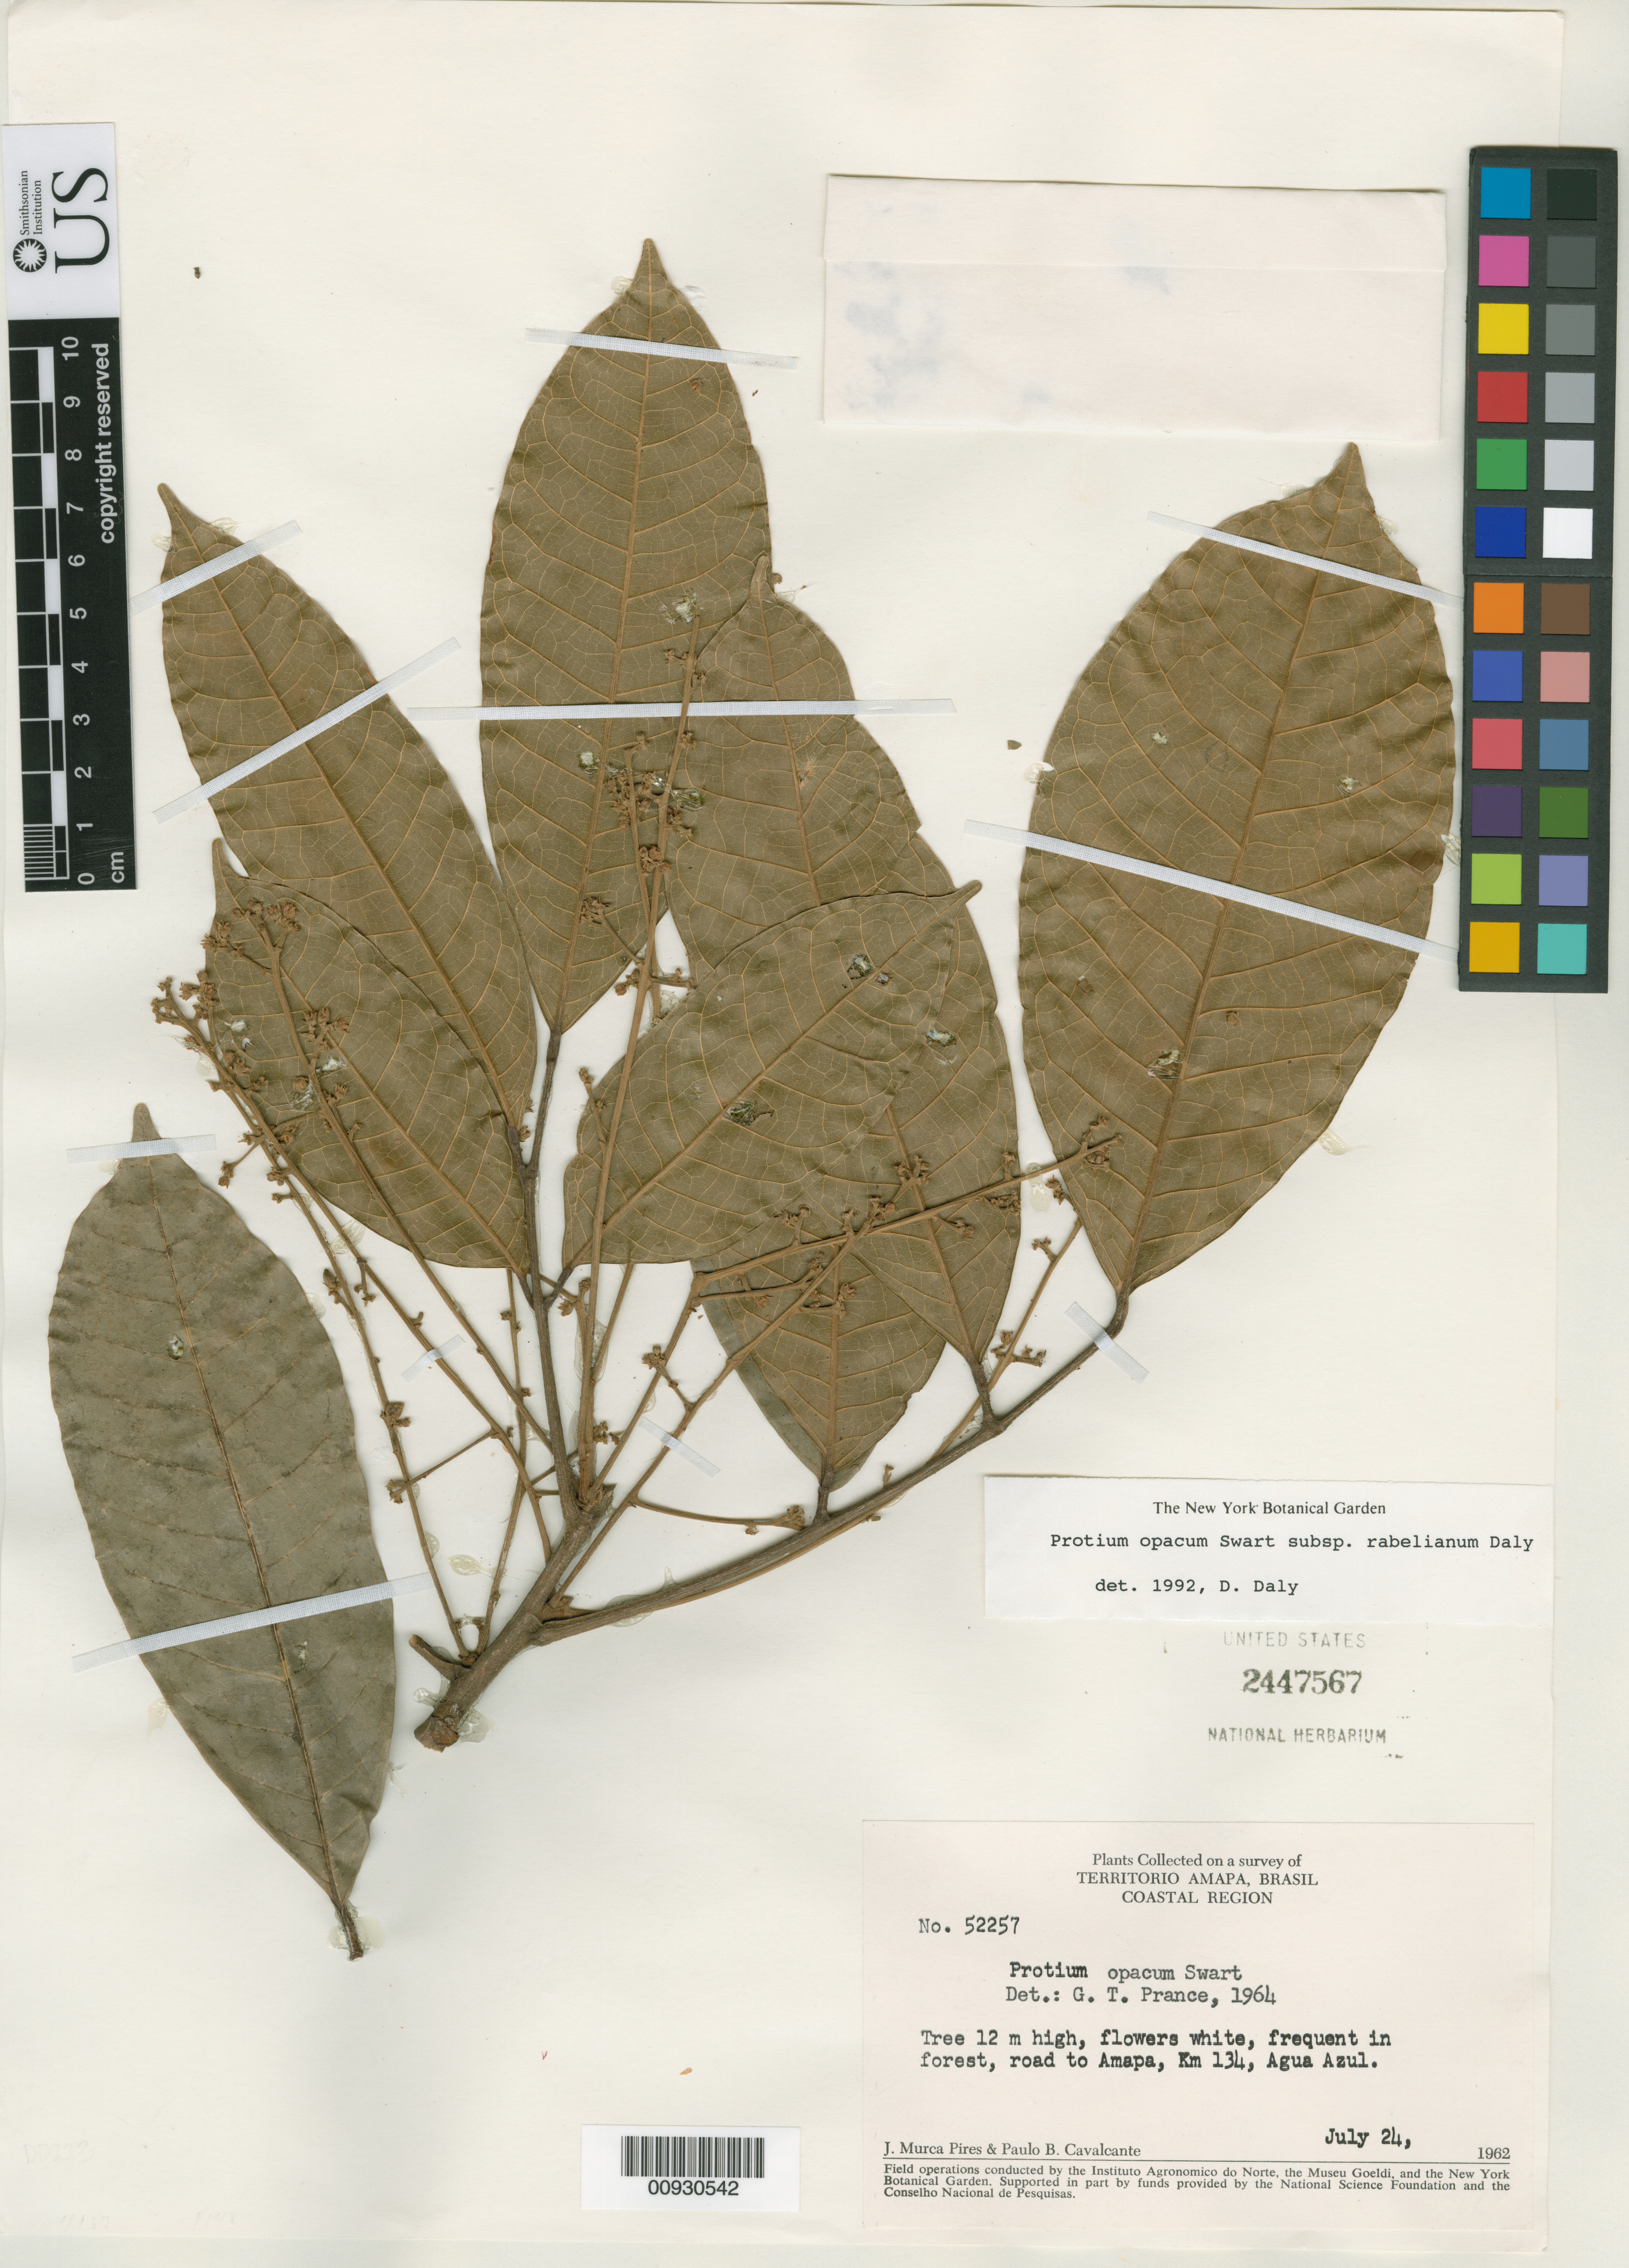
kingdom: Plantae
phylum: Tracheophyta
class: Magnoliopsida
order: Sapindales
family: Burseraceae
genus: Protium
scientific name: Protium opacum subsp. rabelianum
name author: Daly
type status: Isotype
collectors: J. M. Pires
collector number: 52257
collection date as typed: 24 Jul 1962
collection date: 1962-07-24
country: Brazil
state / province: Amapá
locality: Coastal region.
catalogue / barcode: US 2447567